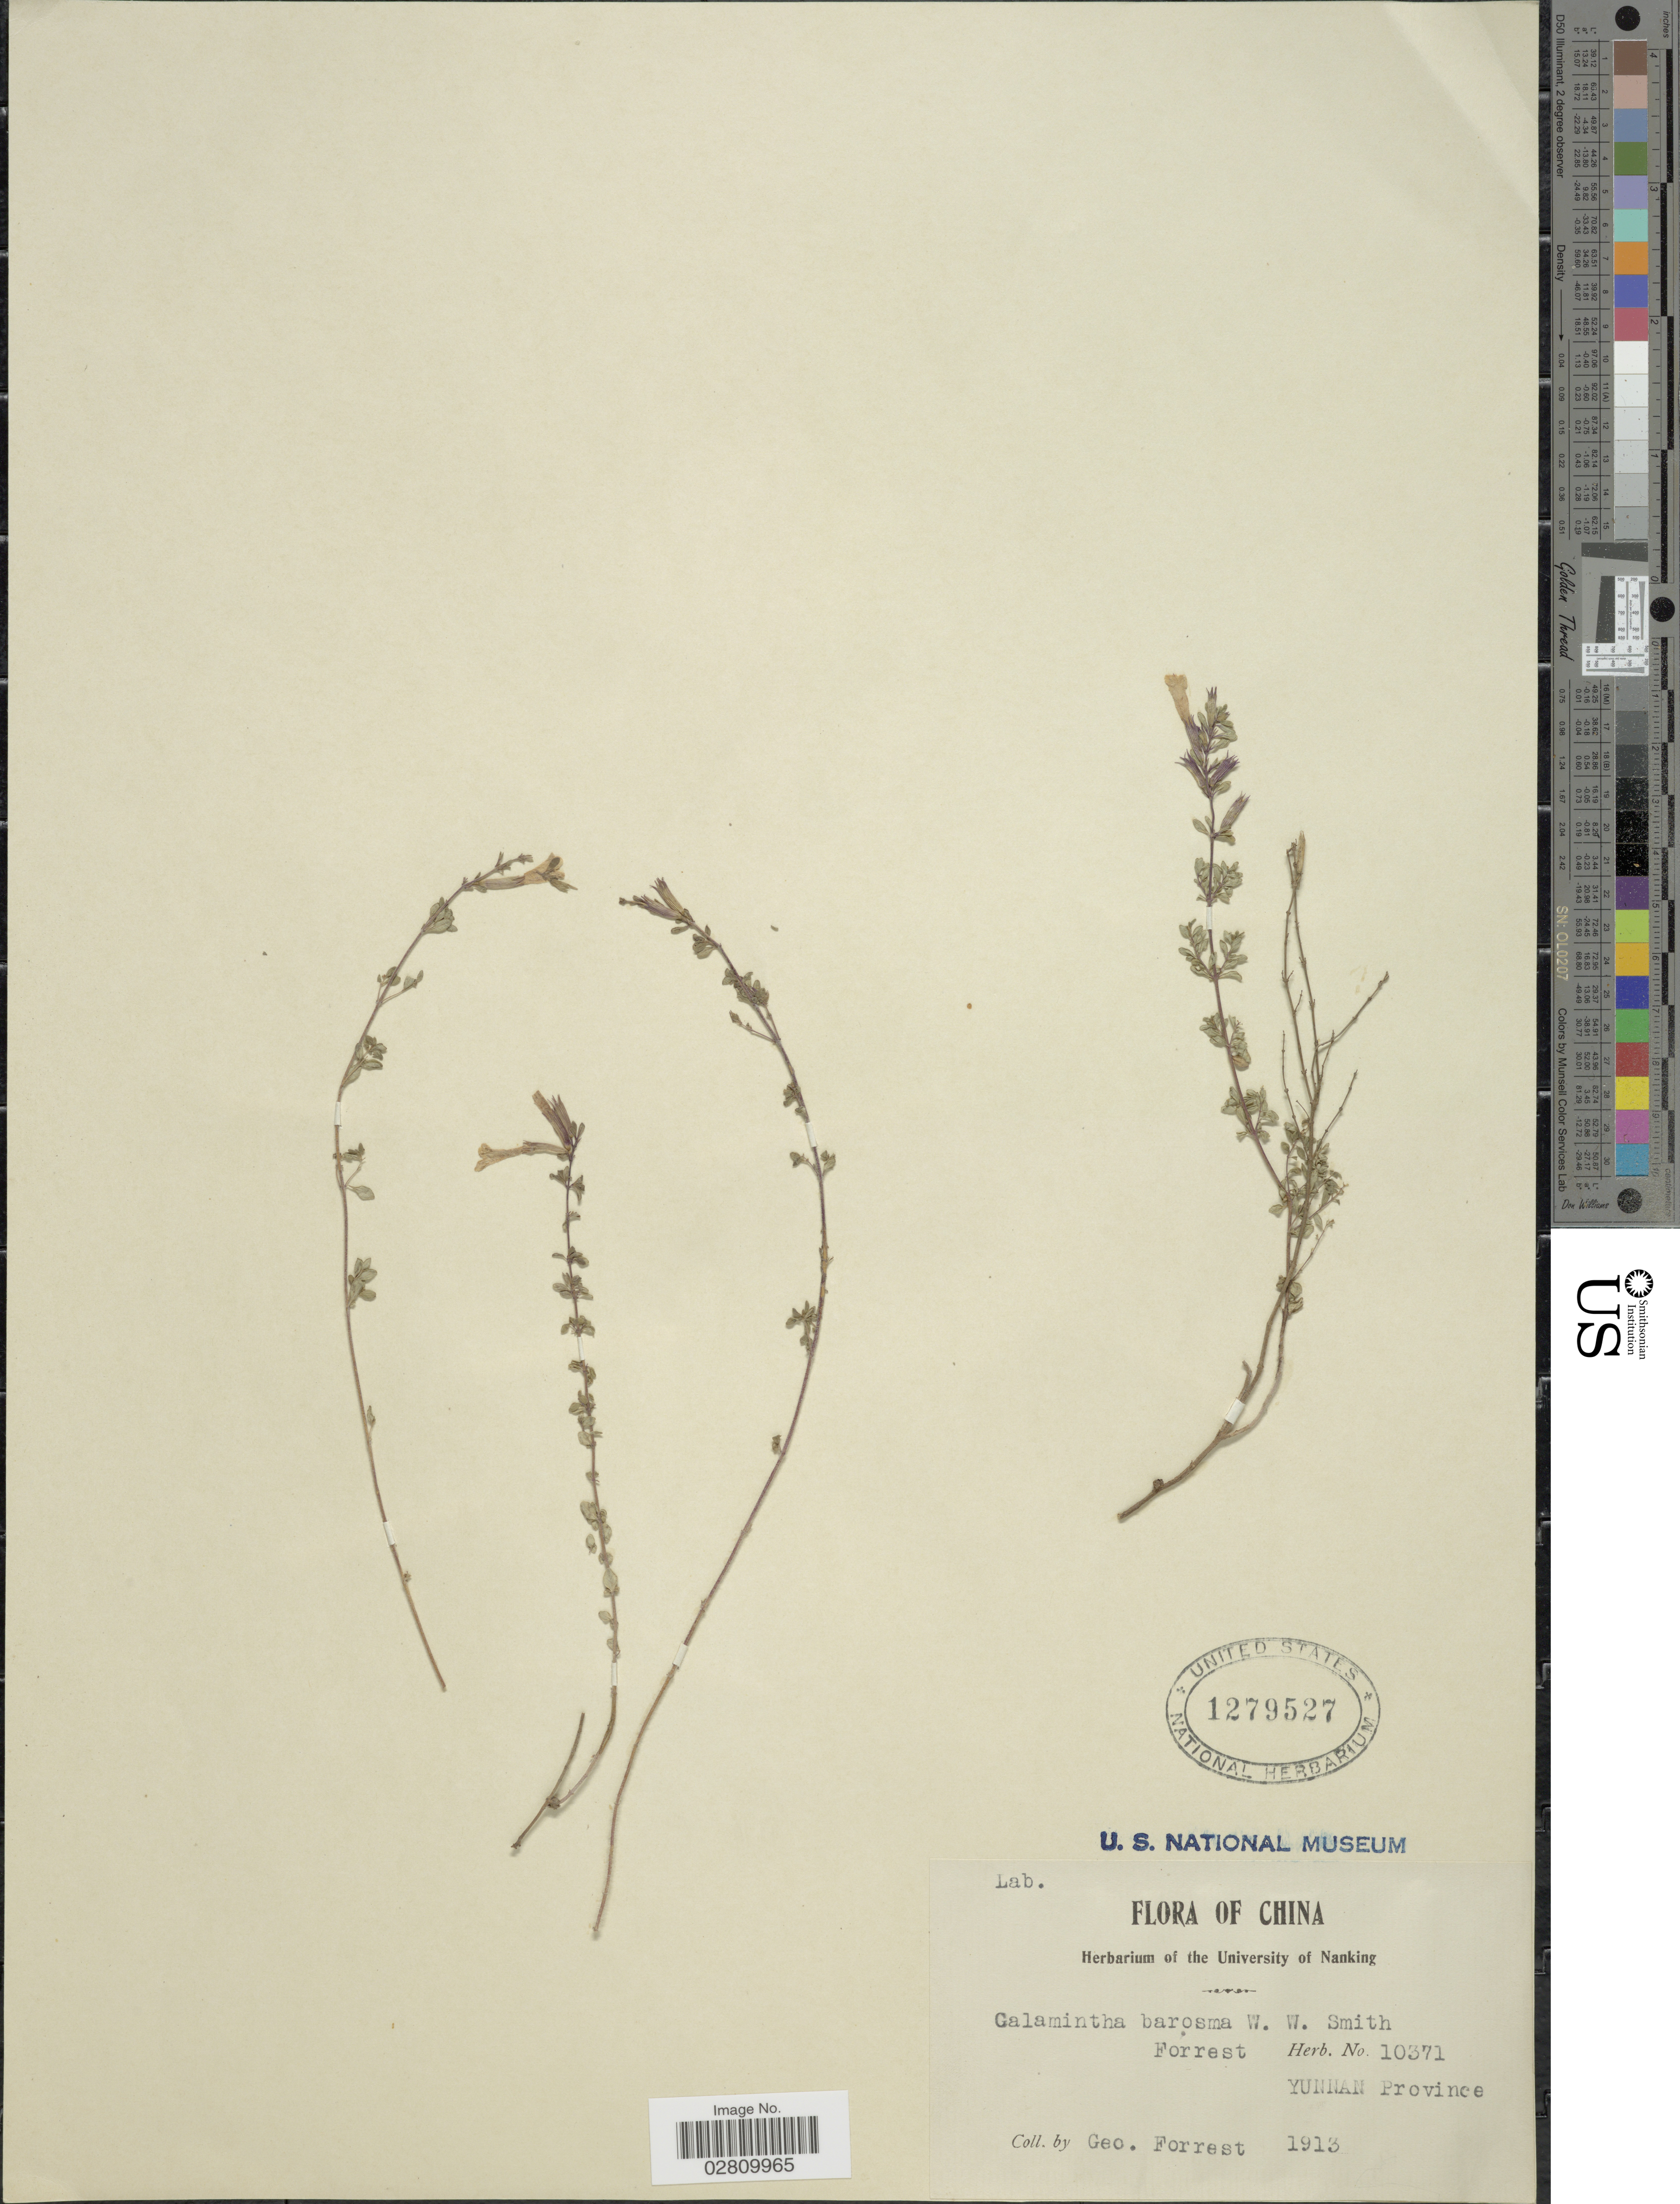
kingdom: Plantae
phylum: Tracheophyta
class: Magnoliopsida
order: Lamiales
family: Lamiaceae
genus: Calamintha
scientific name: Calamintha barosma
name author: W.W. Sm.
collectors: G. Forrest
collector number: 10371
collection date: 1913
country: China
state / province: Yunnan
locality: Yunnan Province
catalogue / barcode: US 1279527